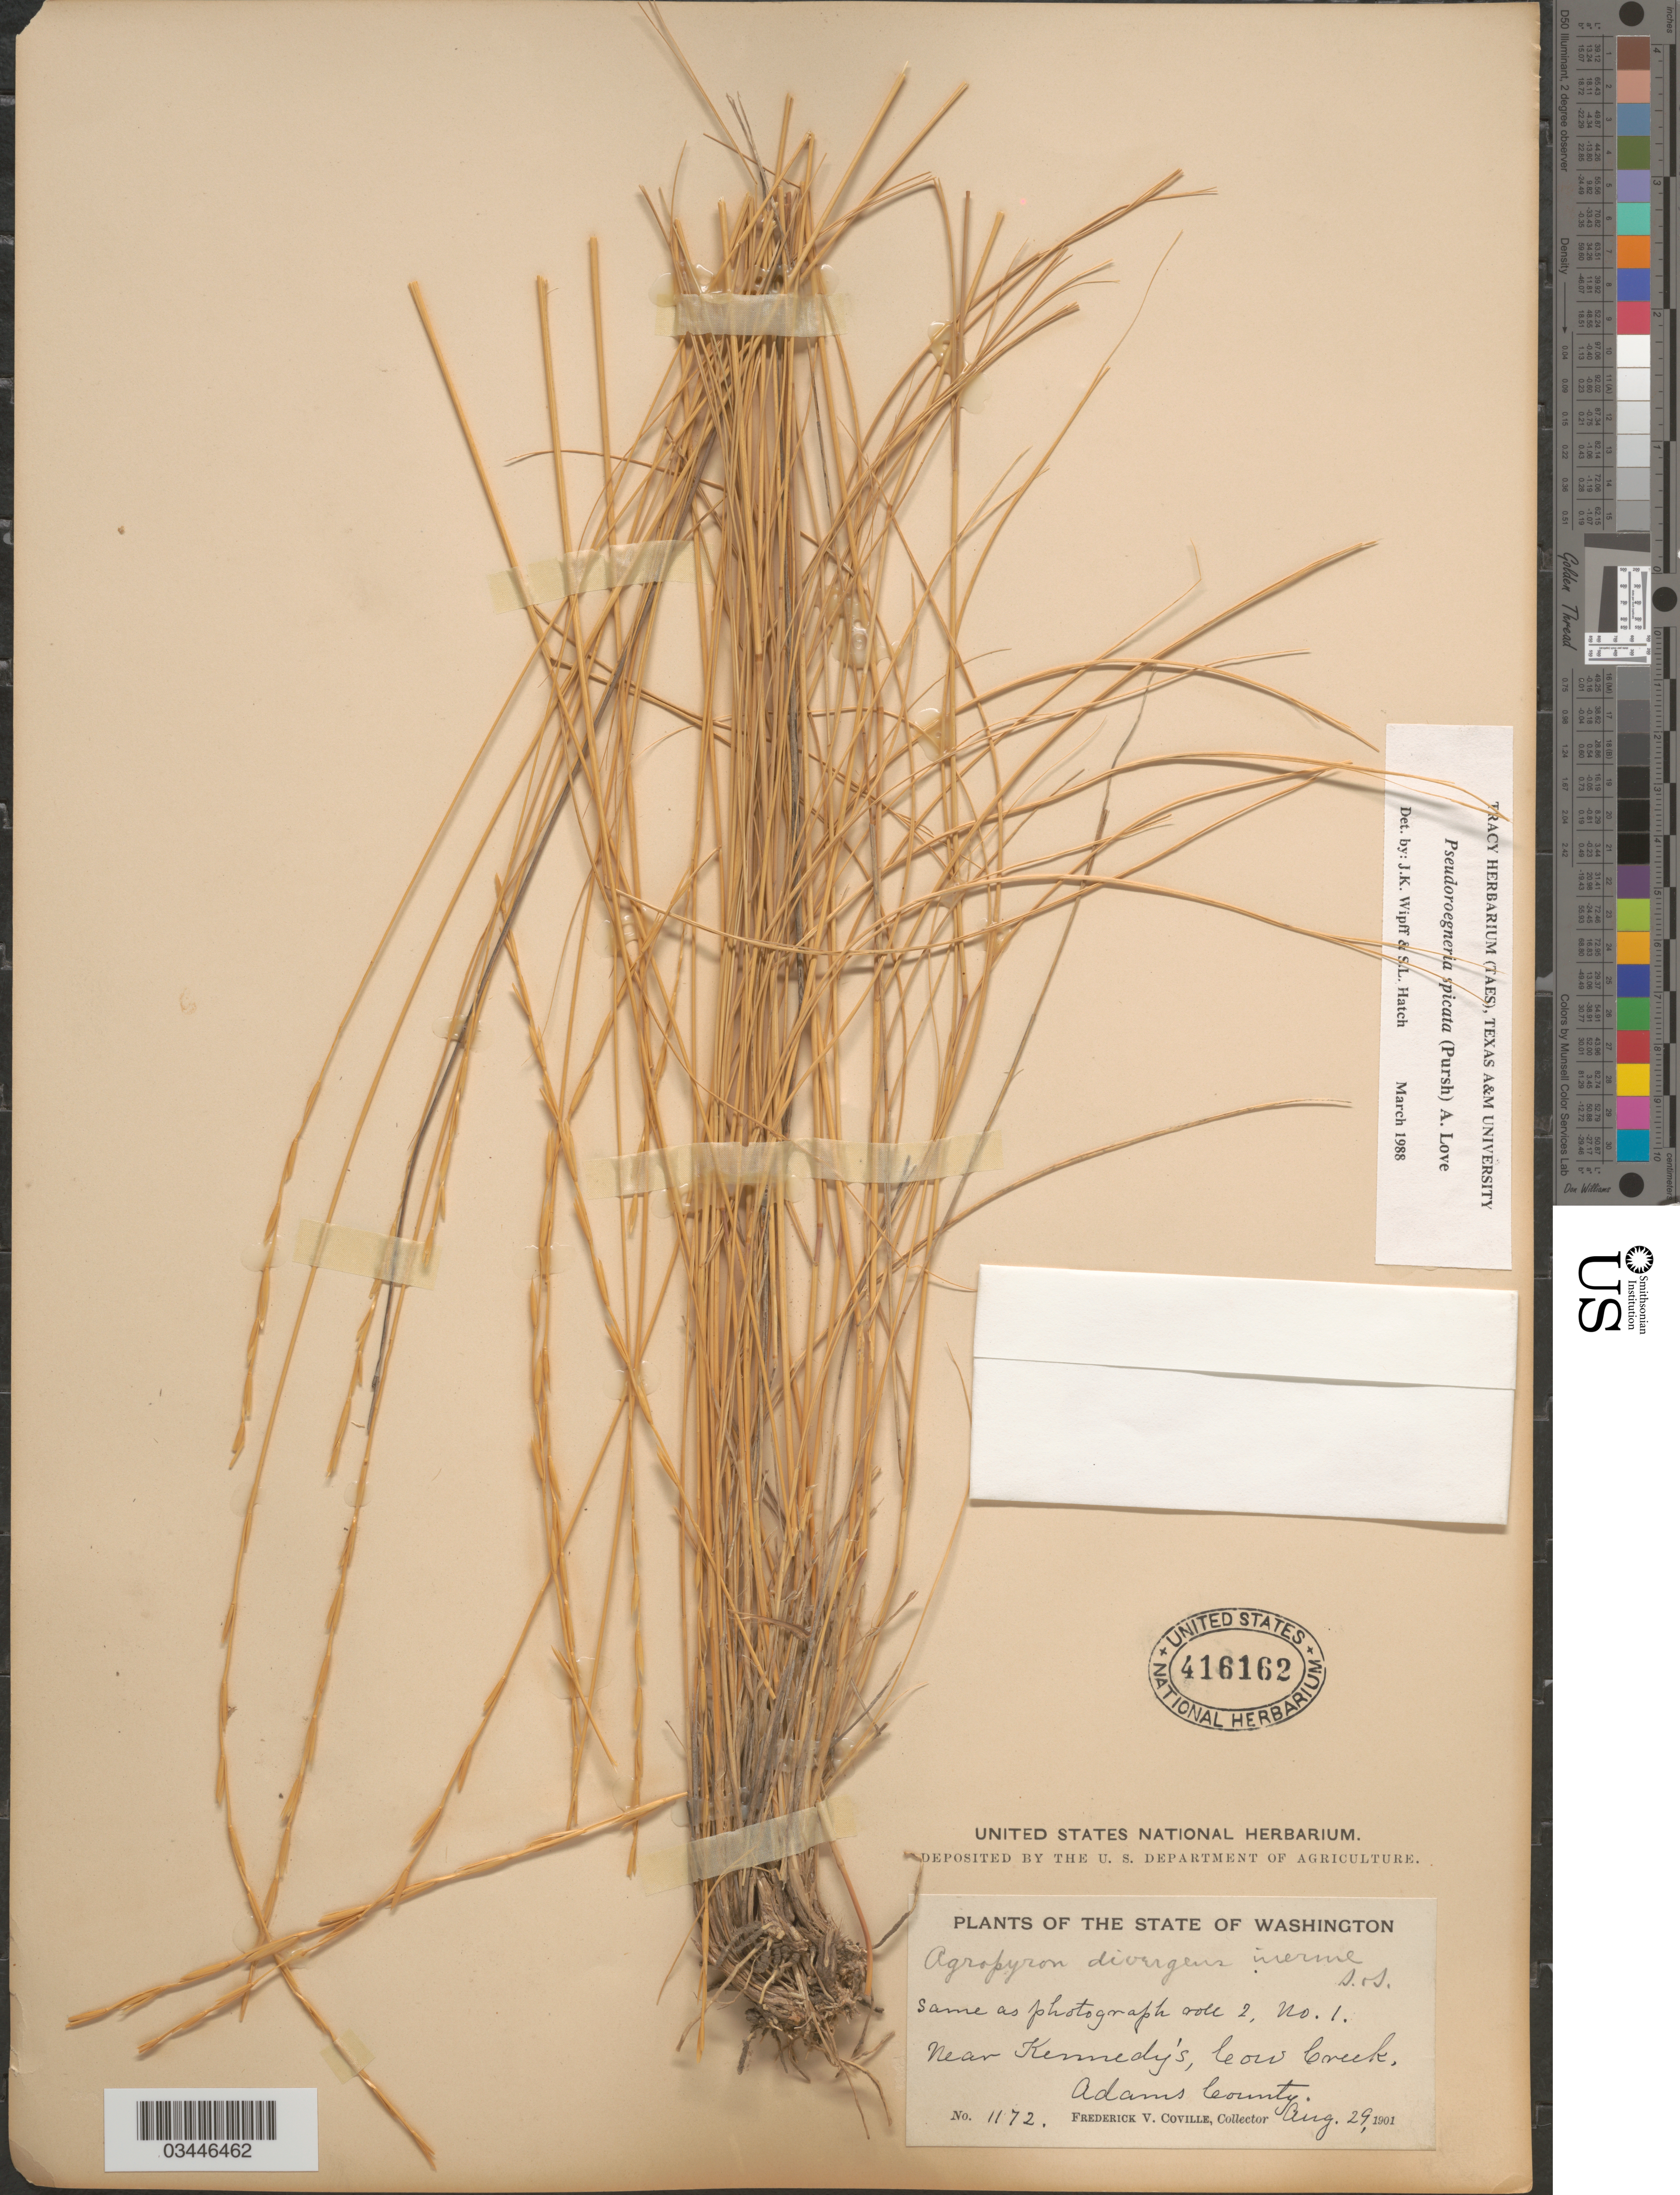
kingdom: Plantae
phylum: Tracheophyta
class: Liliopsida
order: Poales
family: Poaceae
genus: Pseudoroegneria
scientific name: Pseudoroegneria spicata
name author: (Pursh) Á. Löve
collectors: F. V. Coville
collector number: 1172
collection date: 1901-08-29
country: United States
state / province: Washington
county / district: Adams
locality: Near Kennedy's, Cow Creek, Adams County.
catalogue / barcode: US 416162